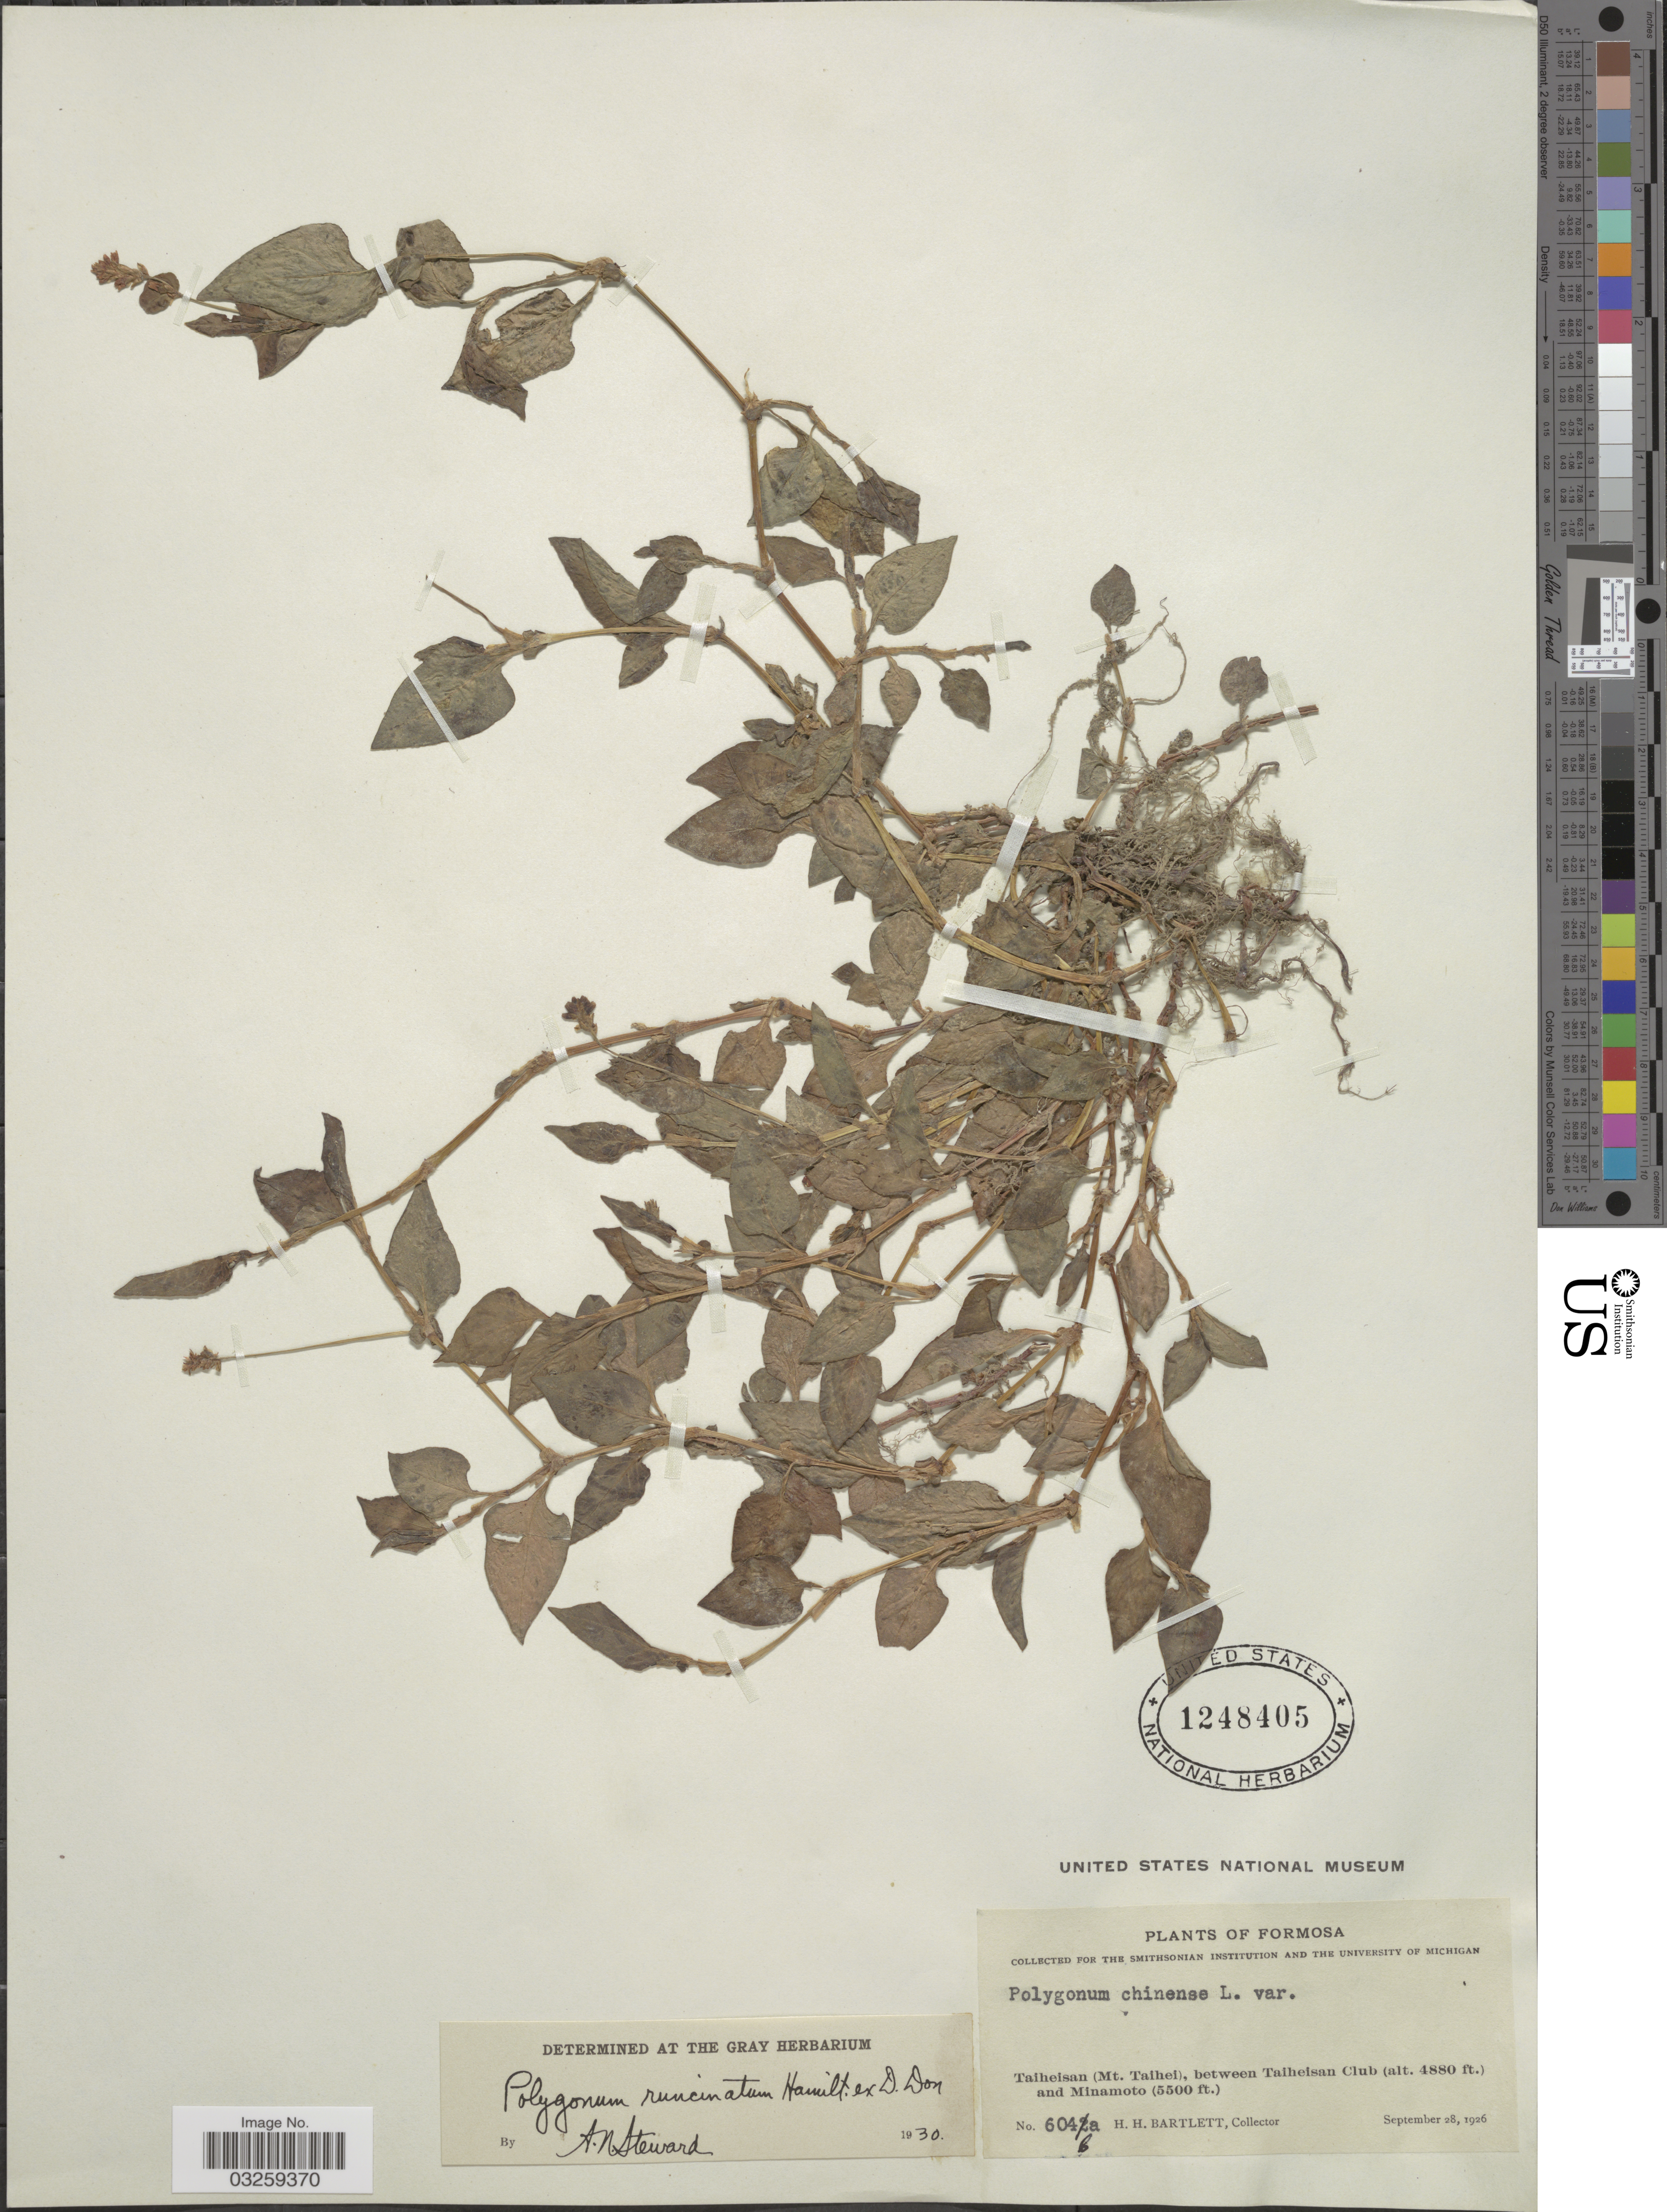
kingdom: Plantae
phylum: Tracheophyta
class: Magnoliopsida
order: Caryophyllales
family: Polygonaceae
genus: Polygonum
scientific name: Polygonum runcinatum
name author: Buch.-Ham. ex D. Don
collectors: H. H. Bartlett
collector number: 6046a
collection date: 1926-09-28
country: Taiwan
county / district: Yilan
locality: Formosa. Taiheisan (Mt. Taihei), between Taiheisan Club and Minamoto.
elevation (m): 1487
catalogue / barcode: US 1248405